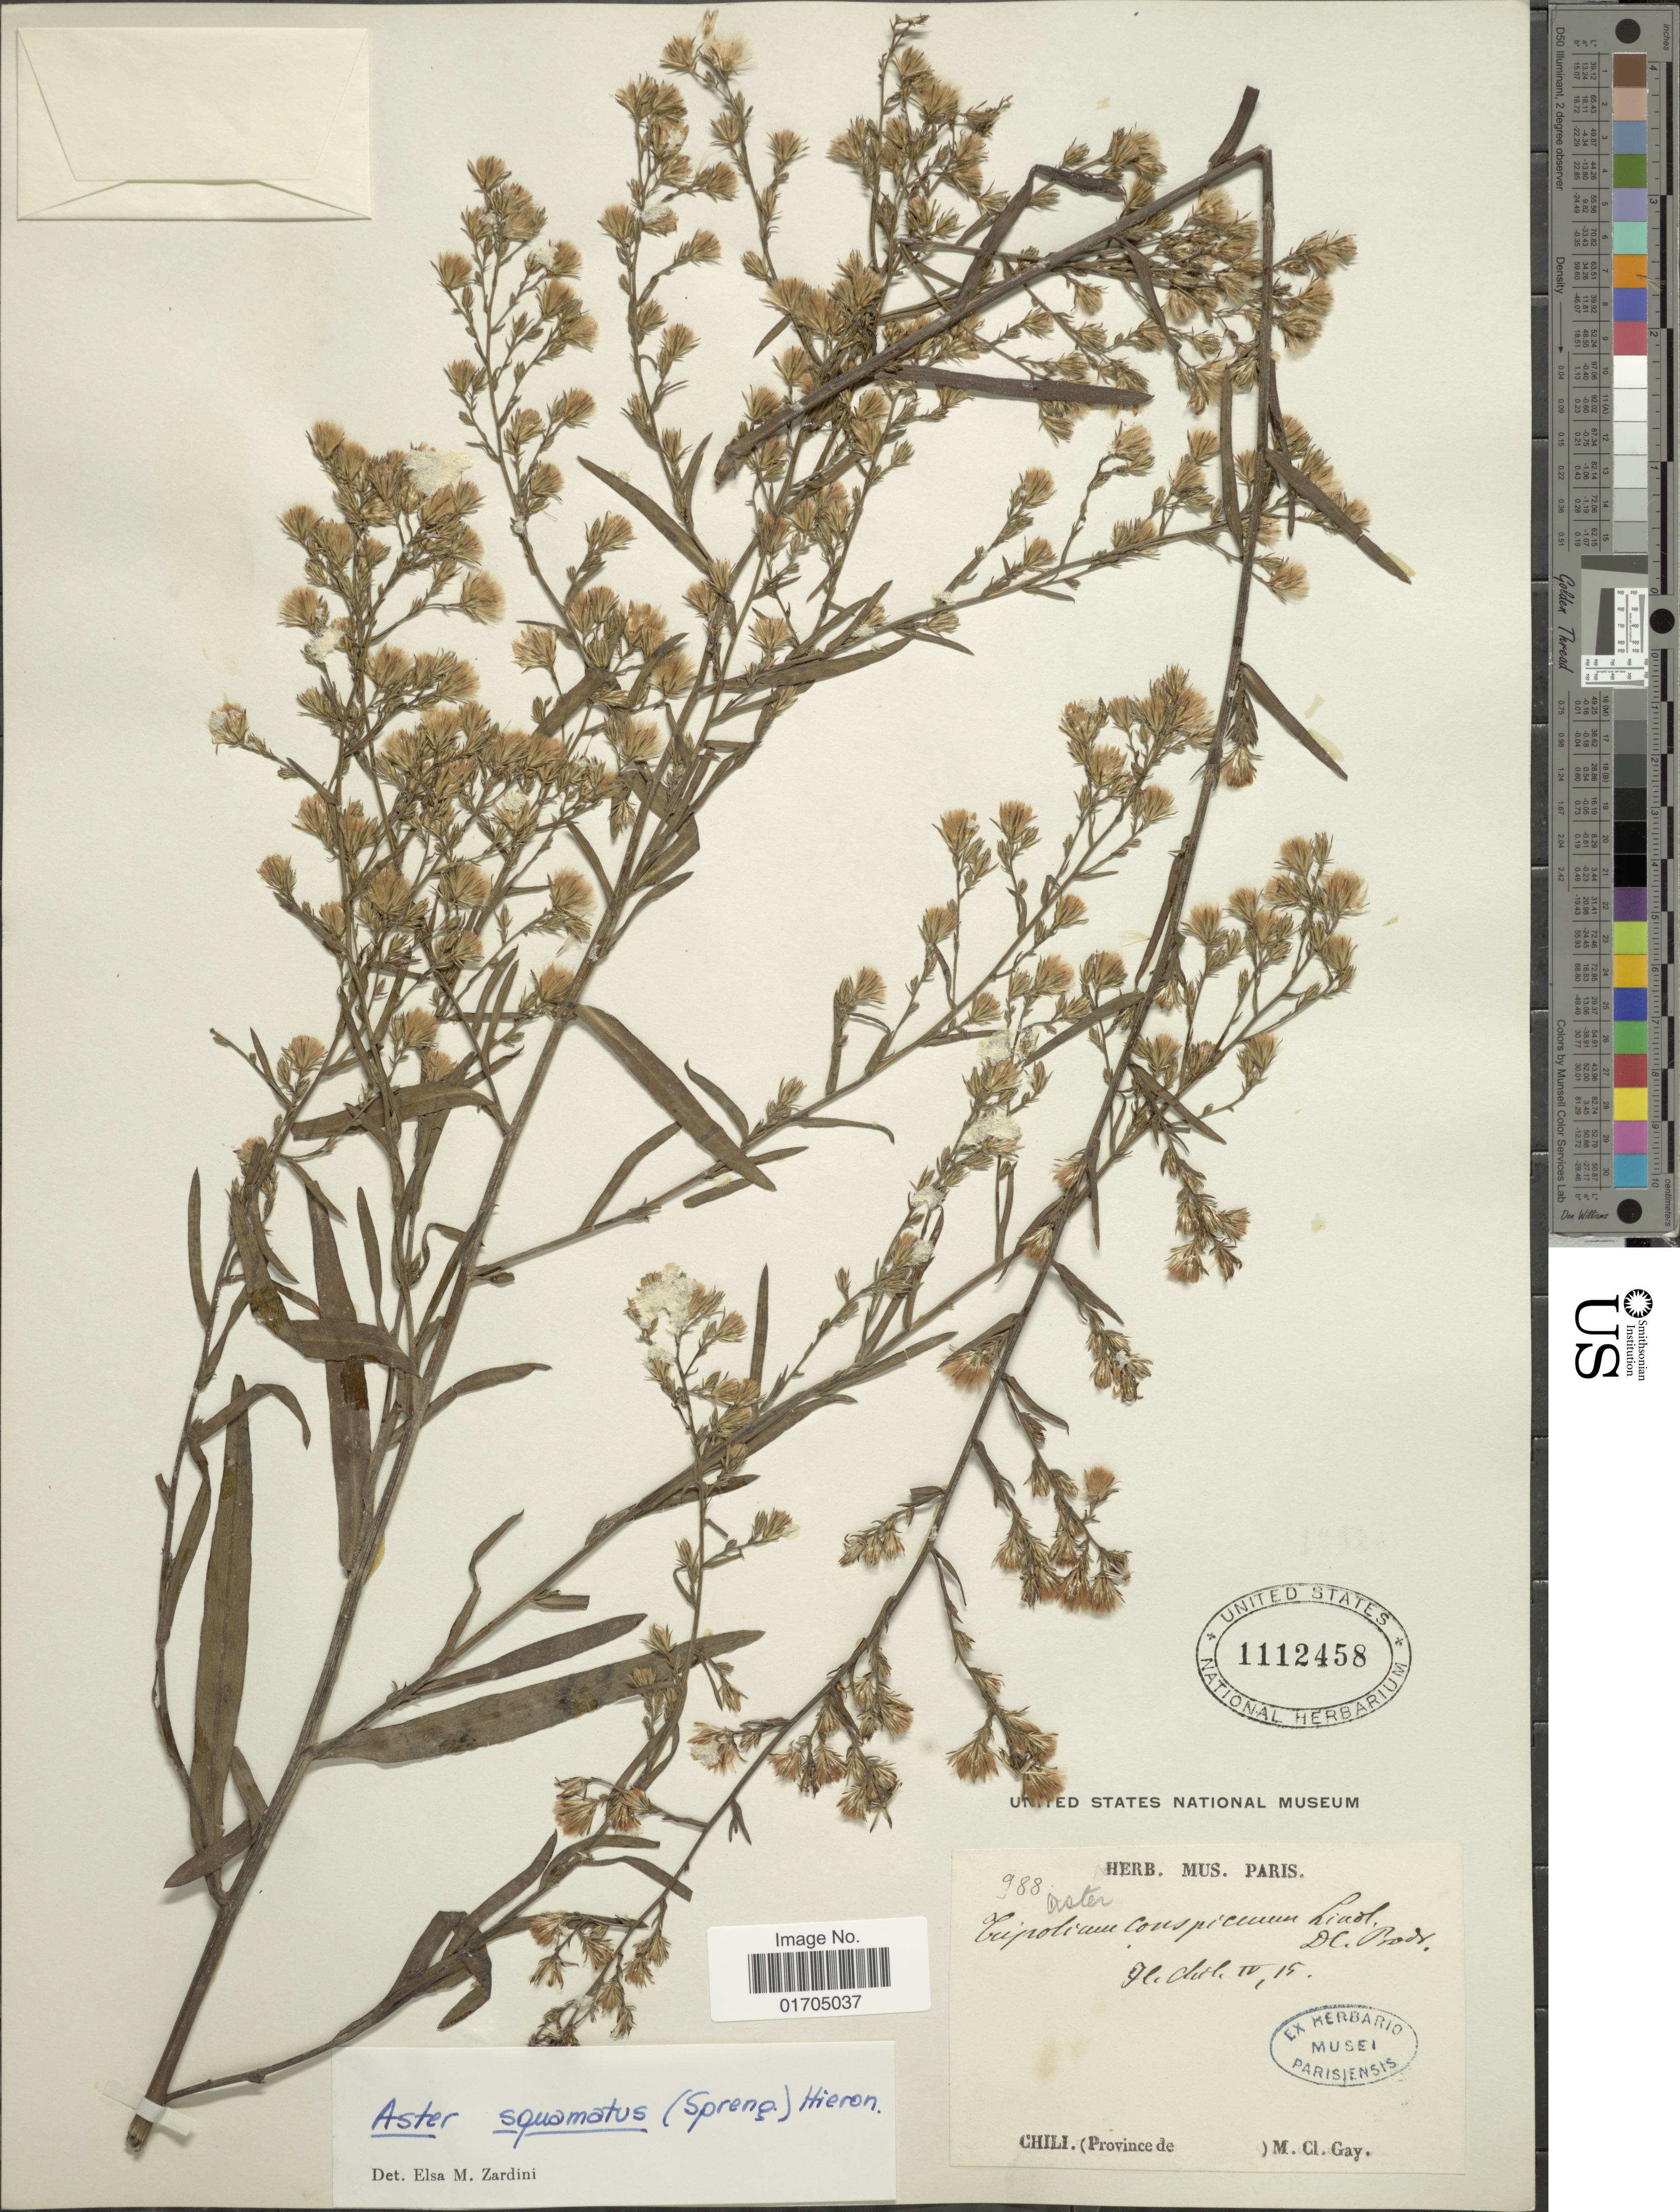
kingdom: Plantae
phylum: Tracheophyta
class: Magnoliopsida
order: Asterales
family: Asteraceae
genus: Symphyotrichum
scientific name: Symphyotrichum squamatum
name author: (Spreng.) G.L. Nesom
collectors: M. Gay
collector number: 988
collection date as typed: Transcribed d/m/y: /4/15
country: Chile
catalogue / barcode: US 1112458